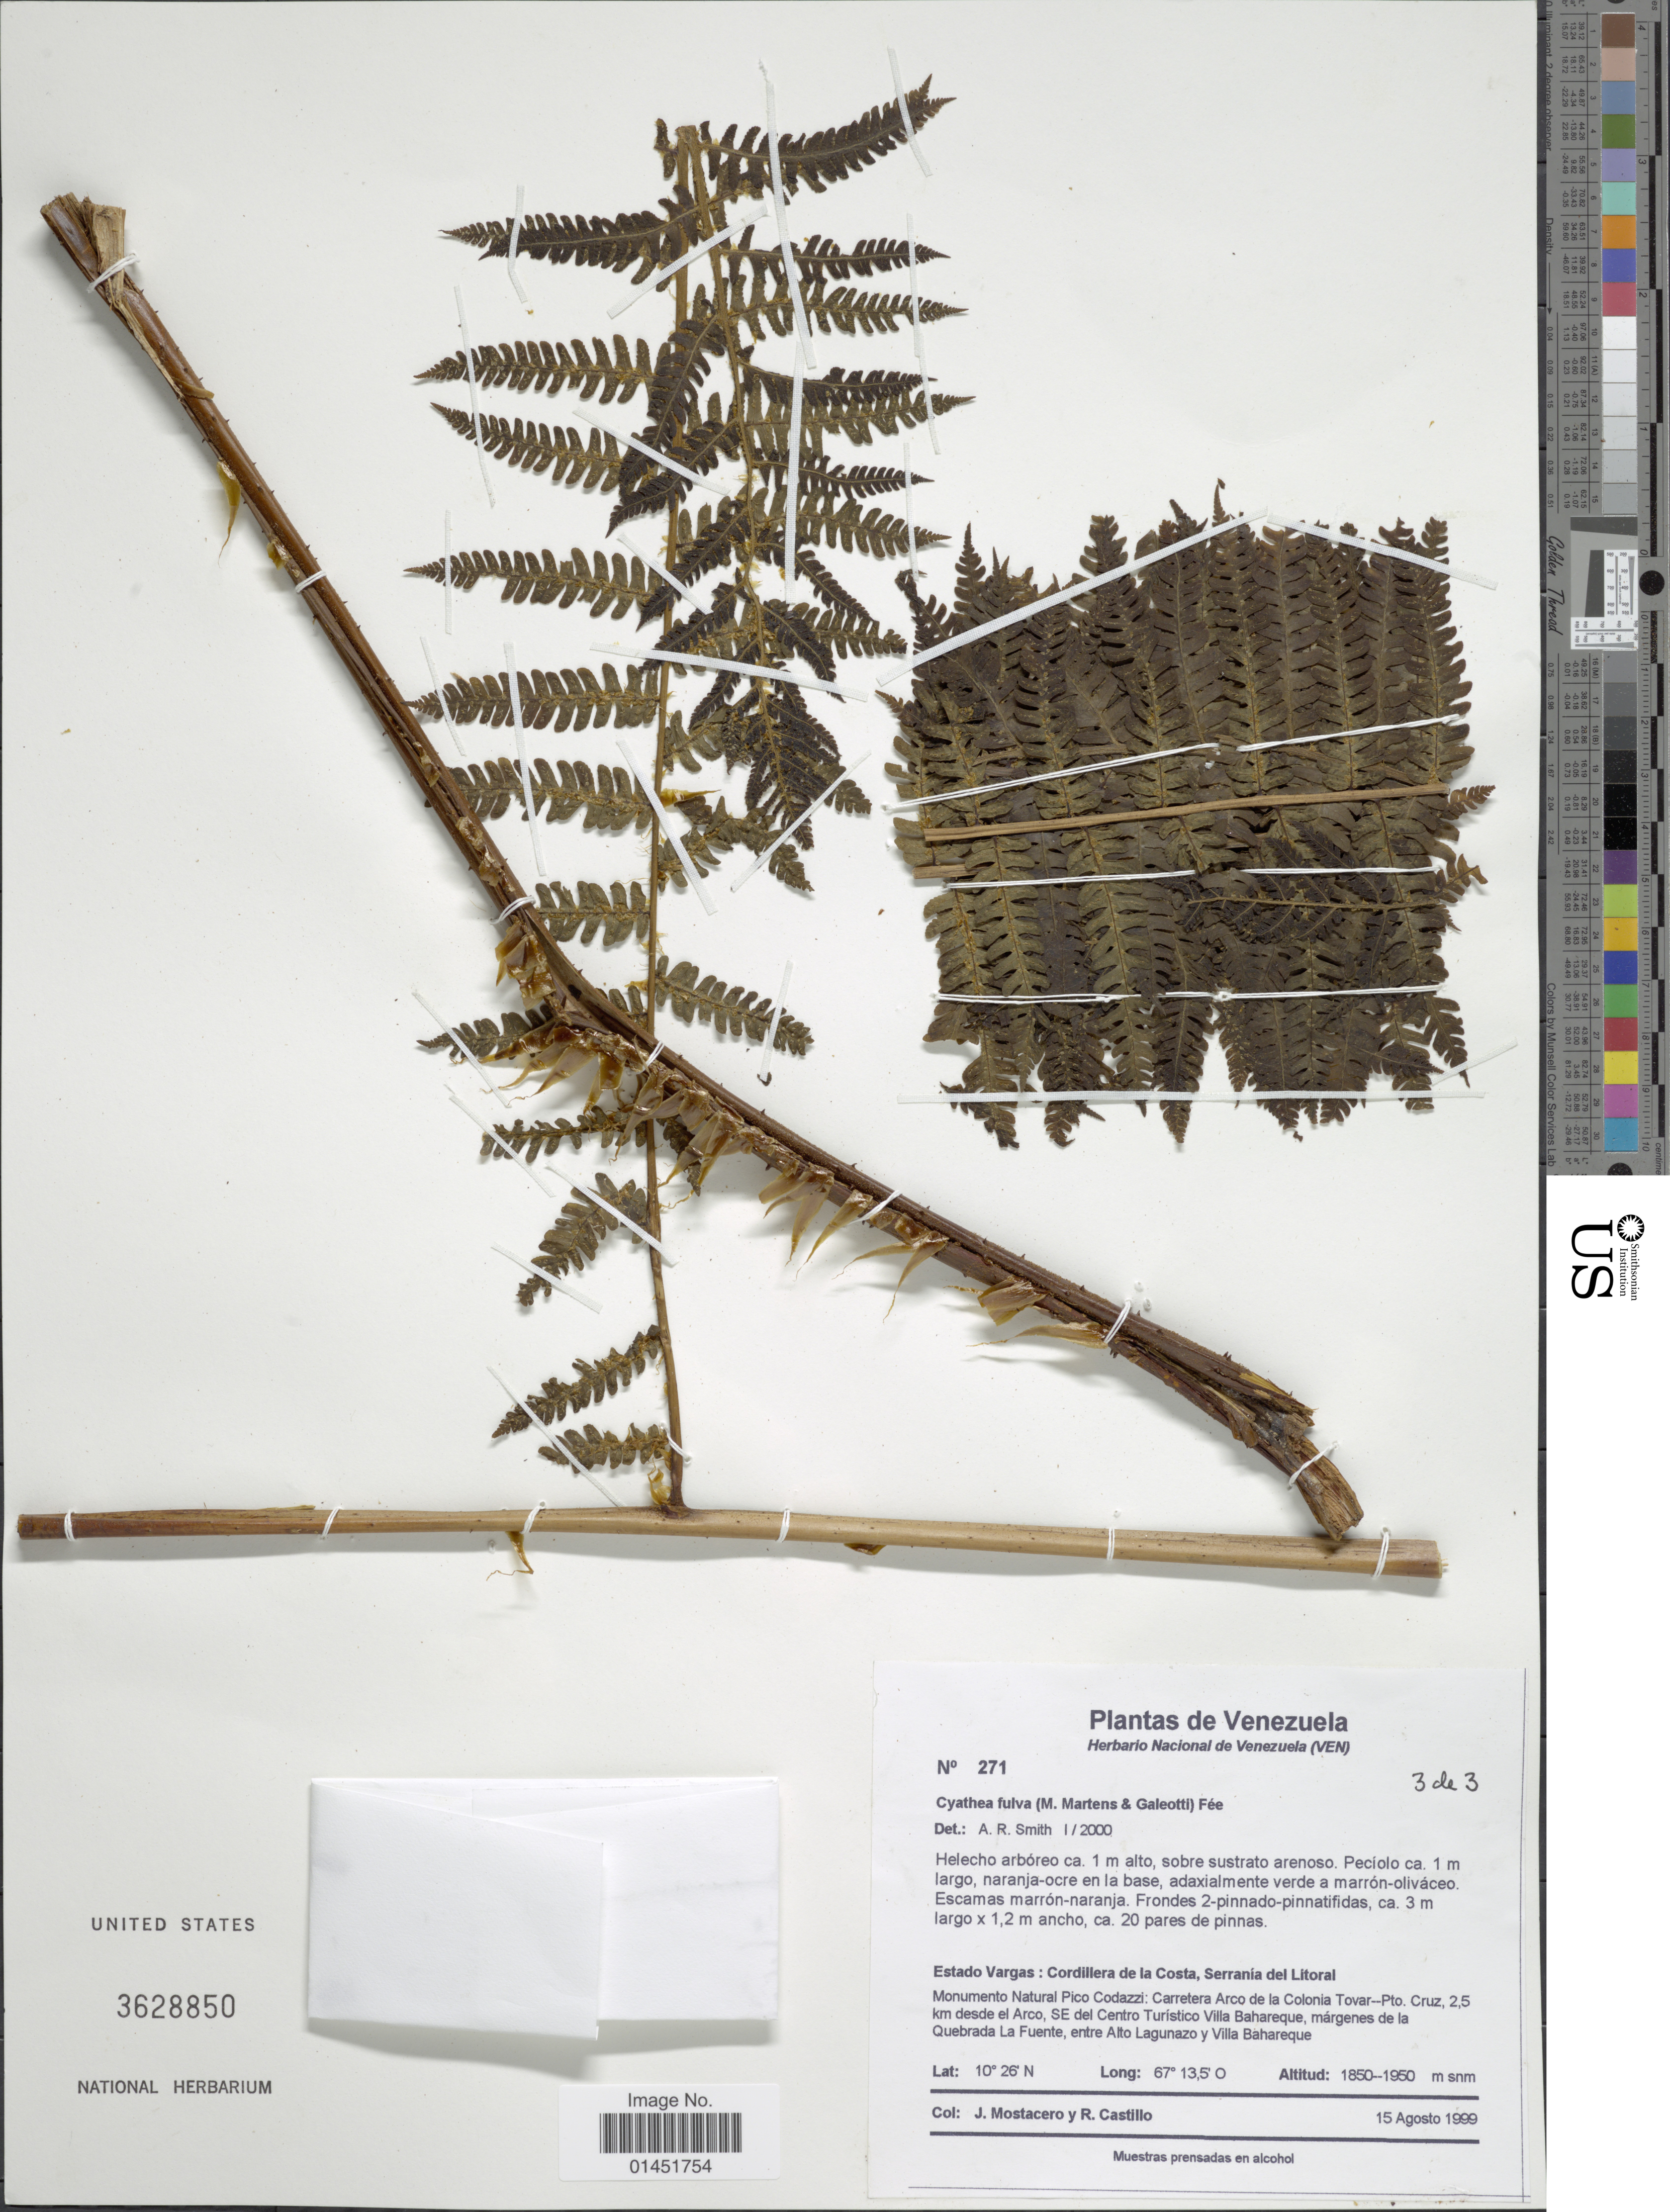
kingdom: Plantae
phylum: Tracheophyta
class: Polypodiopsida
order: Cyatheales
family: Cyatheaceae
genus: Cyathea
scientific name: Cyathea fulva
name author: (M. Martens & Galeotti) Fée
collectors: J. Mostacero & R. Castillo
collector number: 271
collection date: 1999-08-15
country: Venezuela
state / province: Vargas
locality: Cordillera de la Costa, Serrania del Litoral. Monumento Natural Pico Codazzi: Carreteta Arco de la Colonial Tovar--Pto. Cruz 2.5 km desde el Arco, SE del Centro Turistico Villa Bahareque, margenes de la Quebrada La Fuente, entre Lagunazo y Villa Bahareque.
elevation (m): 1850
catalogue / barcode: US 3628850